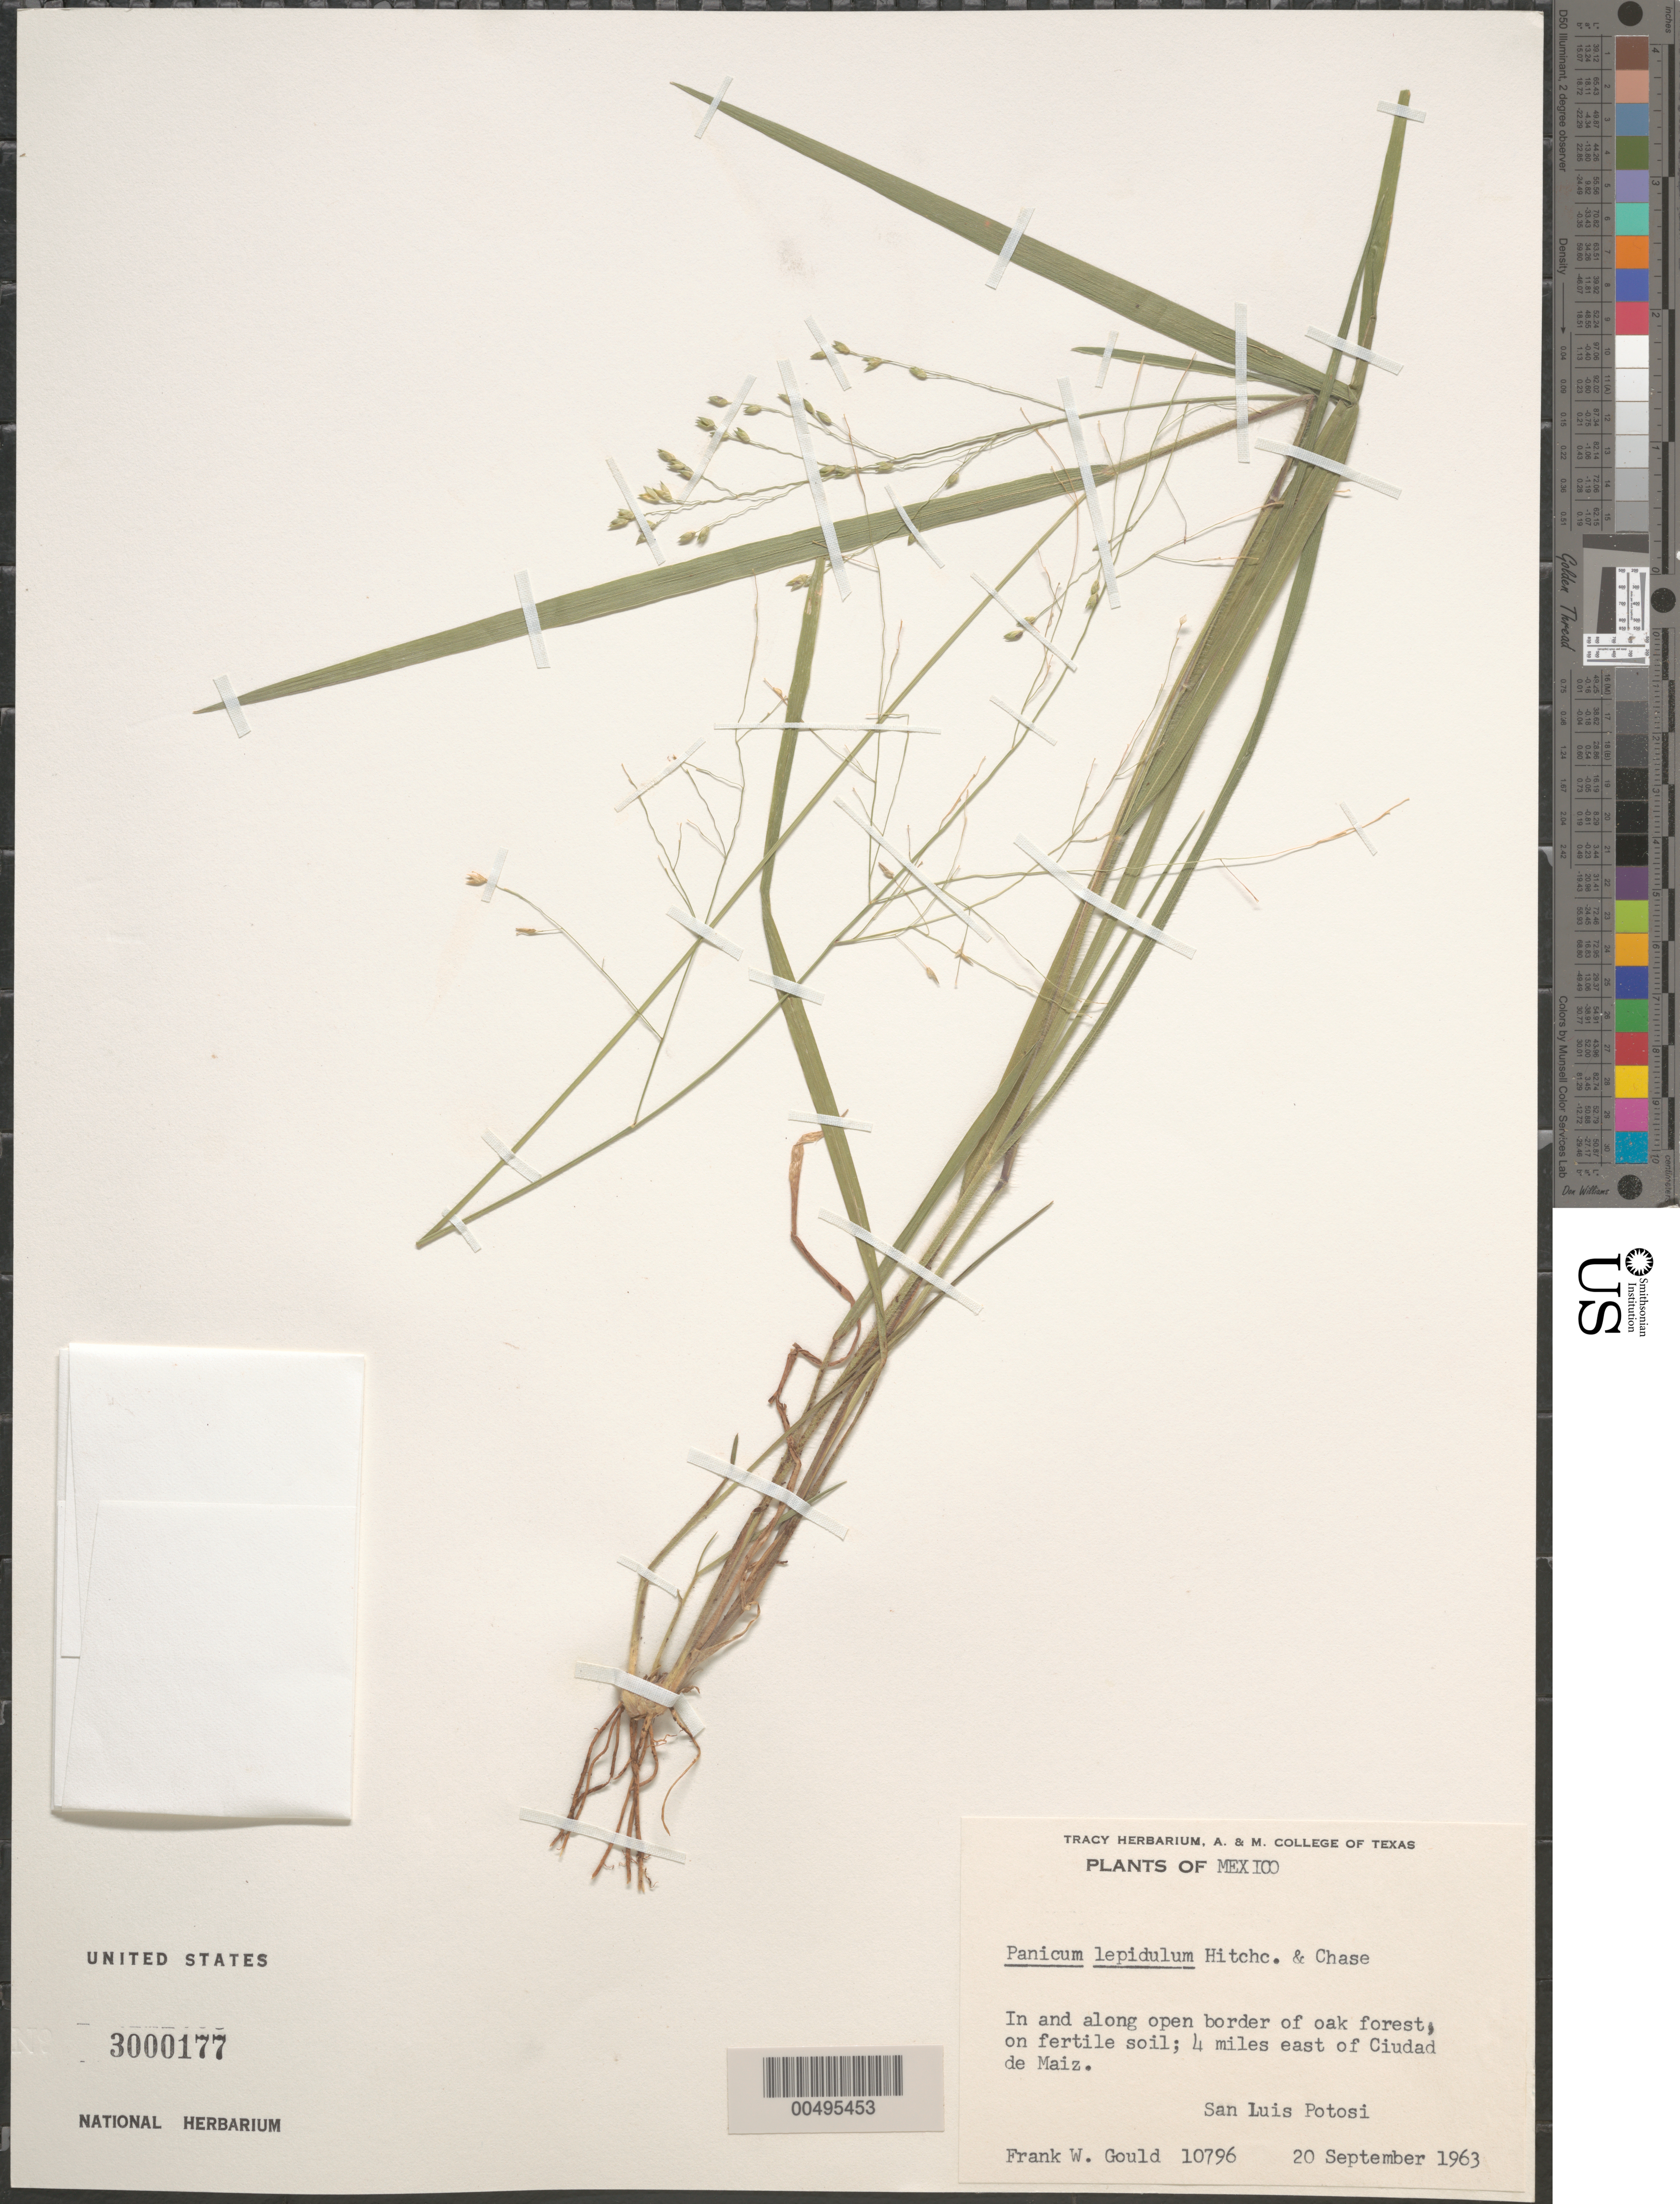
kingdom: Plantae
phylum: Tracheophyta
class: Liliopsida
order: Poales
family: Poaceae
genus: Panicum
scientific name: Panicum lepidulum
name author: Hitchc. & Chase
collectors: F. W. Gould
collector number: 10796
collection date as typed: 20 Sep 1963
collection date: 1963-09-20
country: Mexico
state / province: San Luis Potosi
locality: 4 mi E of Ciudad de Maiz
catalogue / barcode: US 3000177